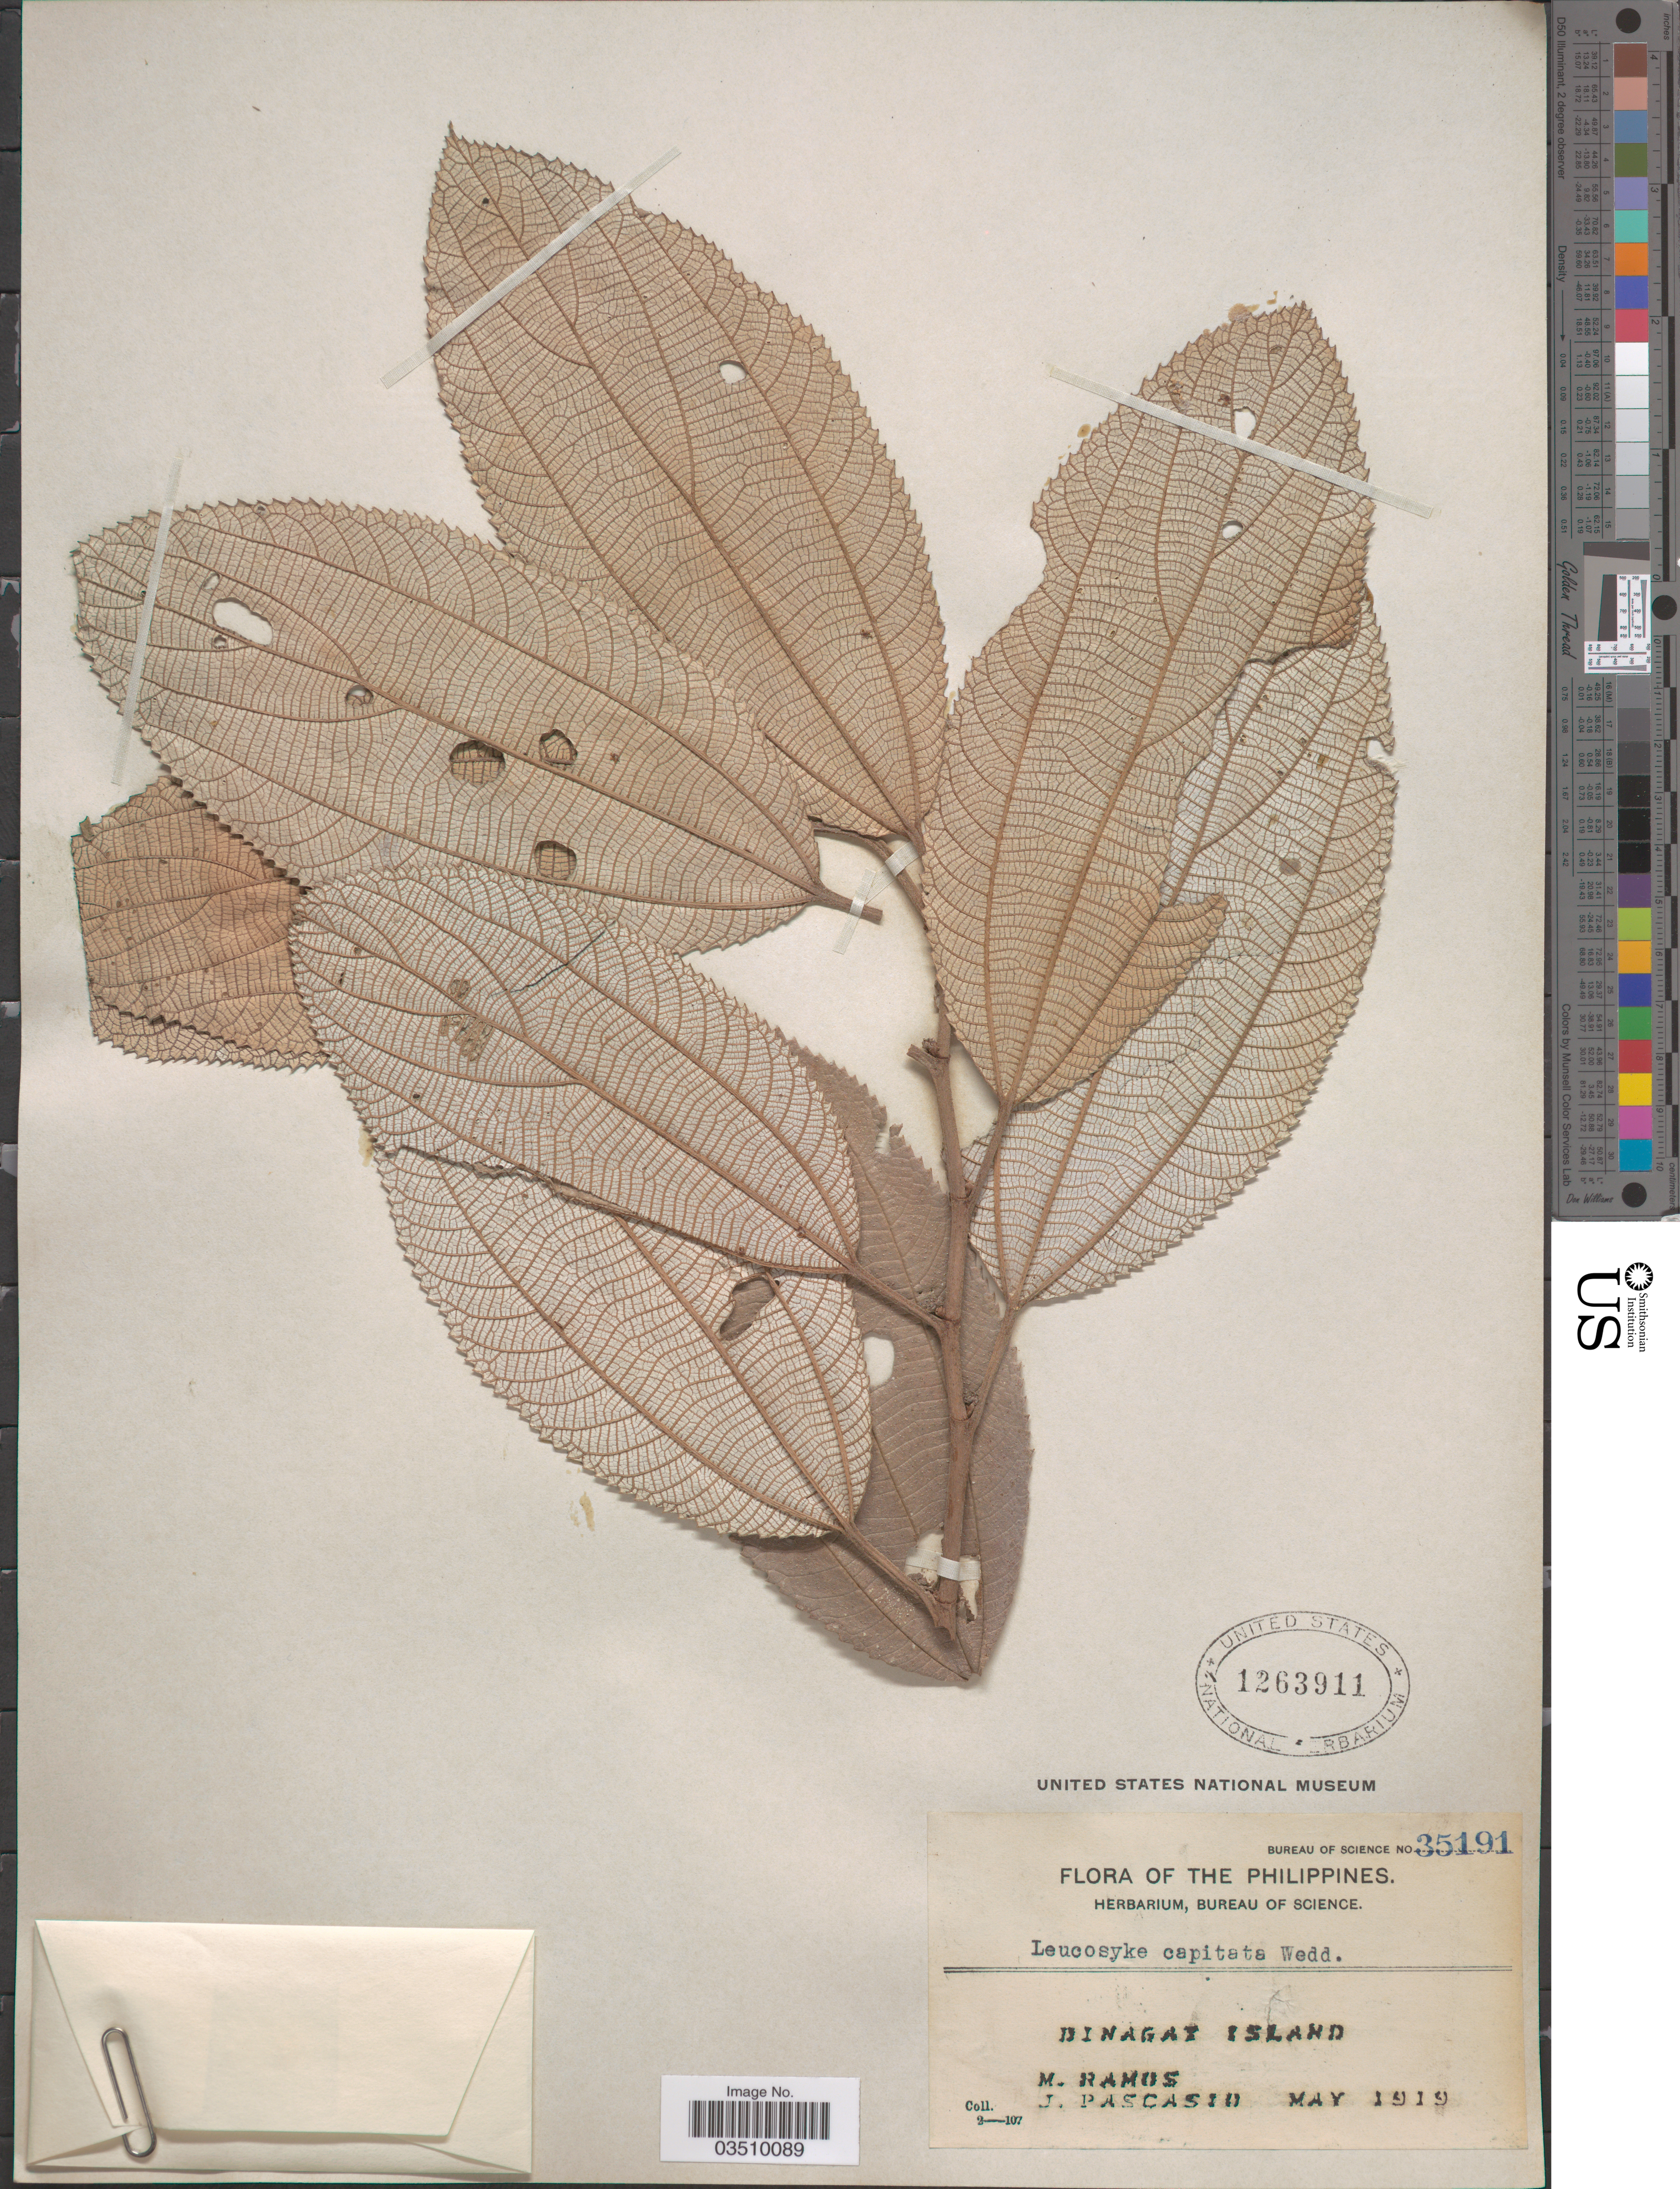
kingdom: Plantae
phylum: Tracheophyta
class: Magnoliopsida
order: Rosales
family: Urticaceae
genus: Leucosyke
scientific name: Leucosyke capitellata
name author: (Poir.) Wedd.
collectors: M. Ramos & J. Pascasio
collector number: Bureau of Science 35191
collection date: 1919-05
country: Philippines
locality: Binagat Island.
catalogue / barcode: US 1263911